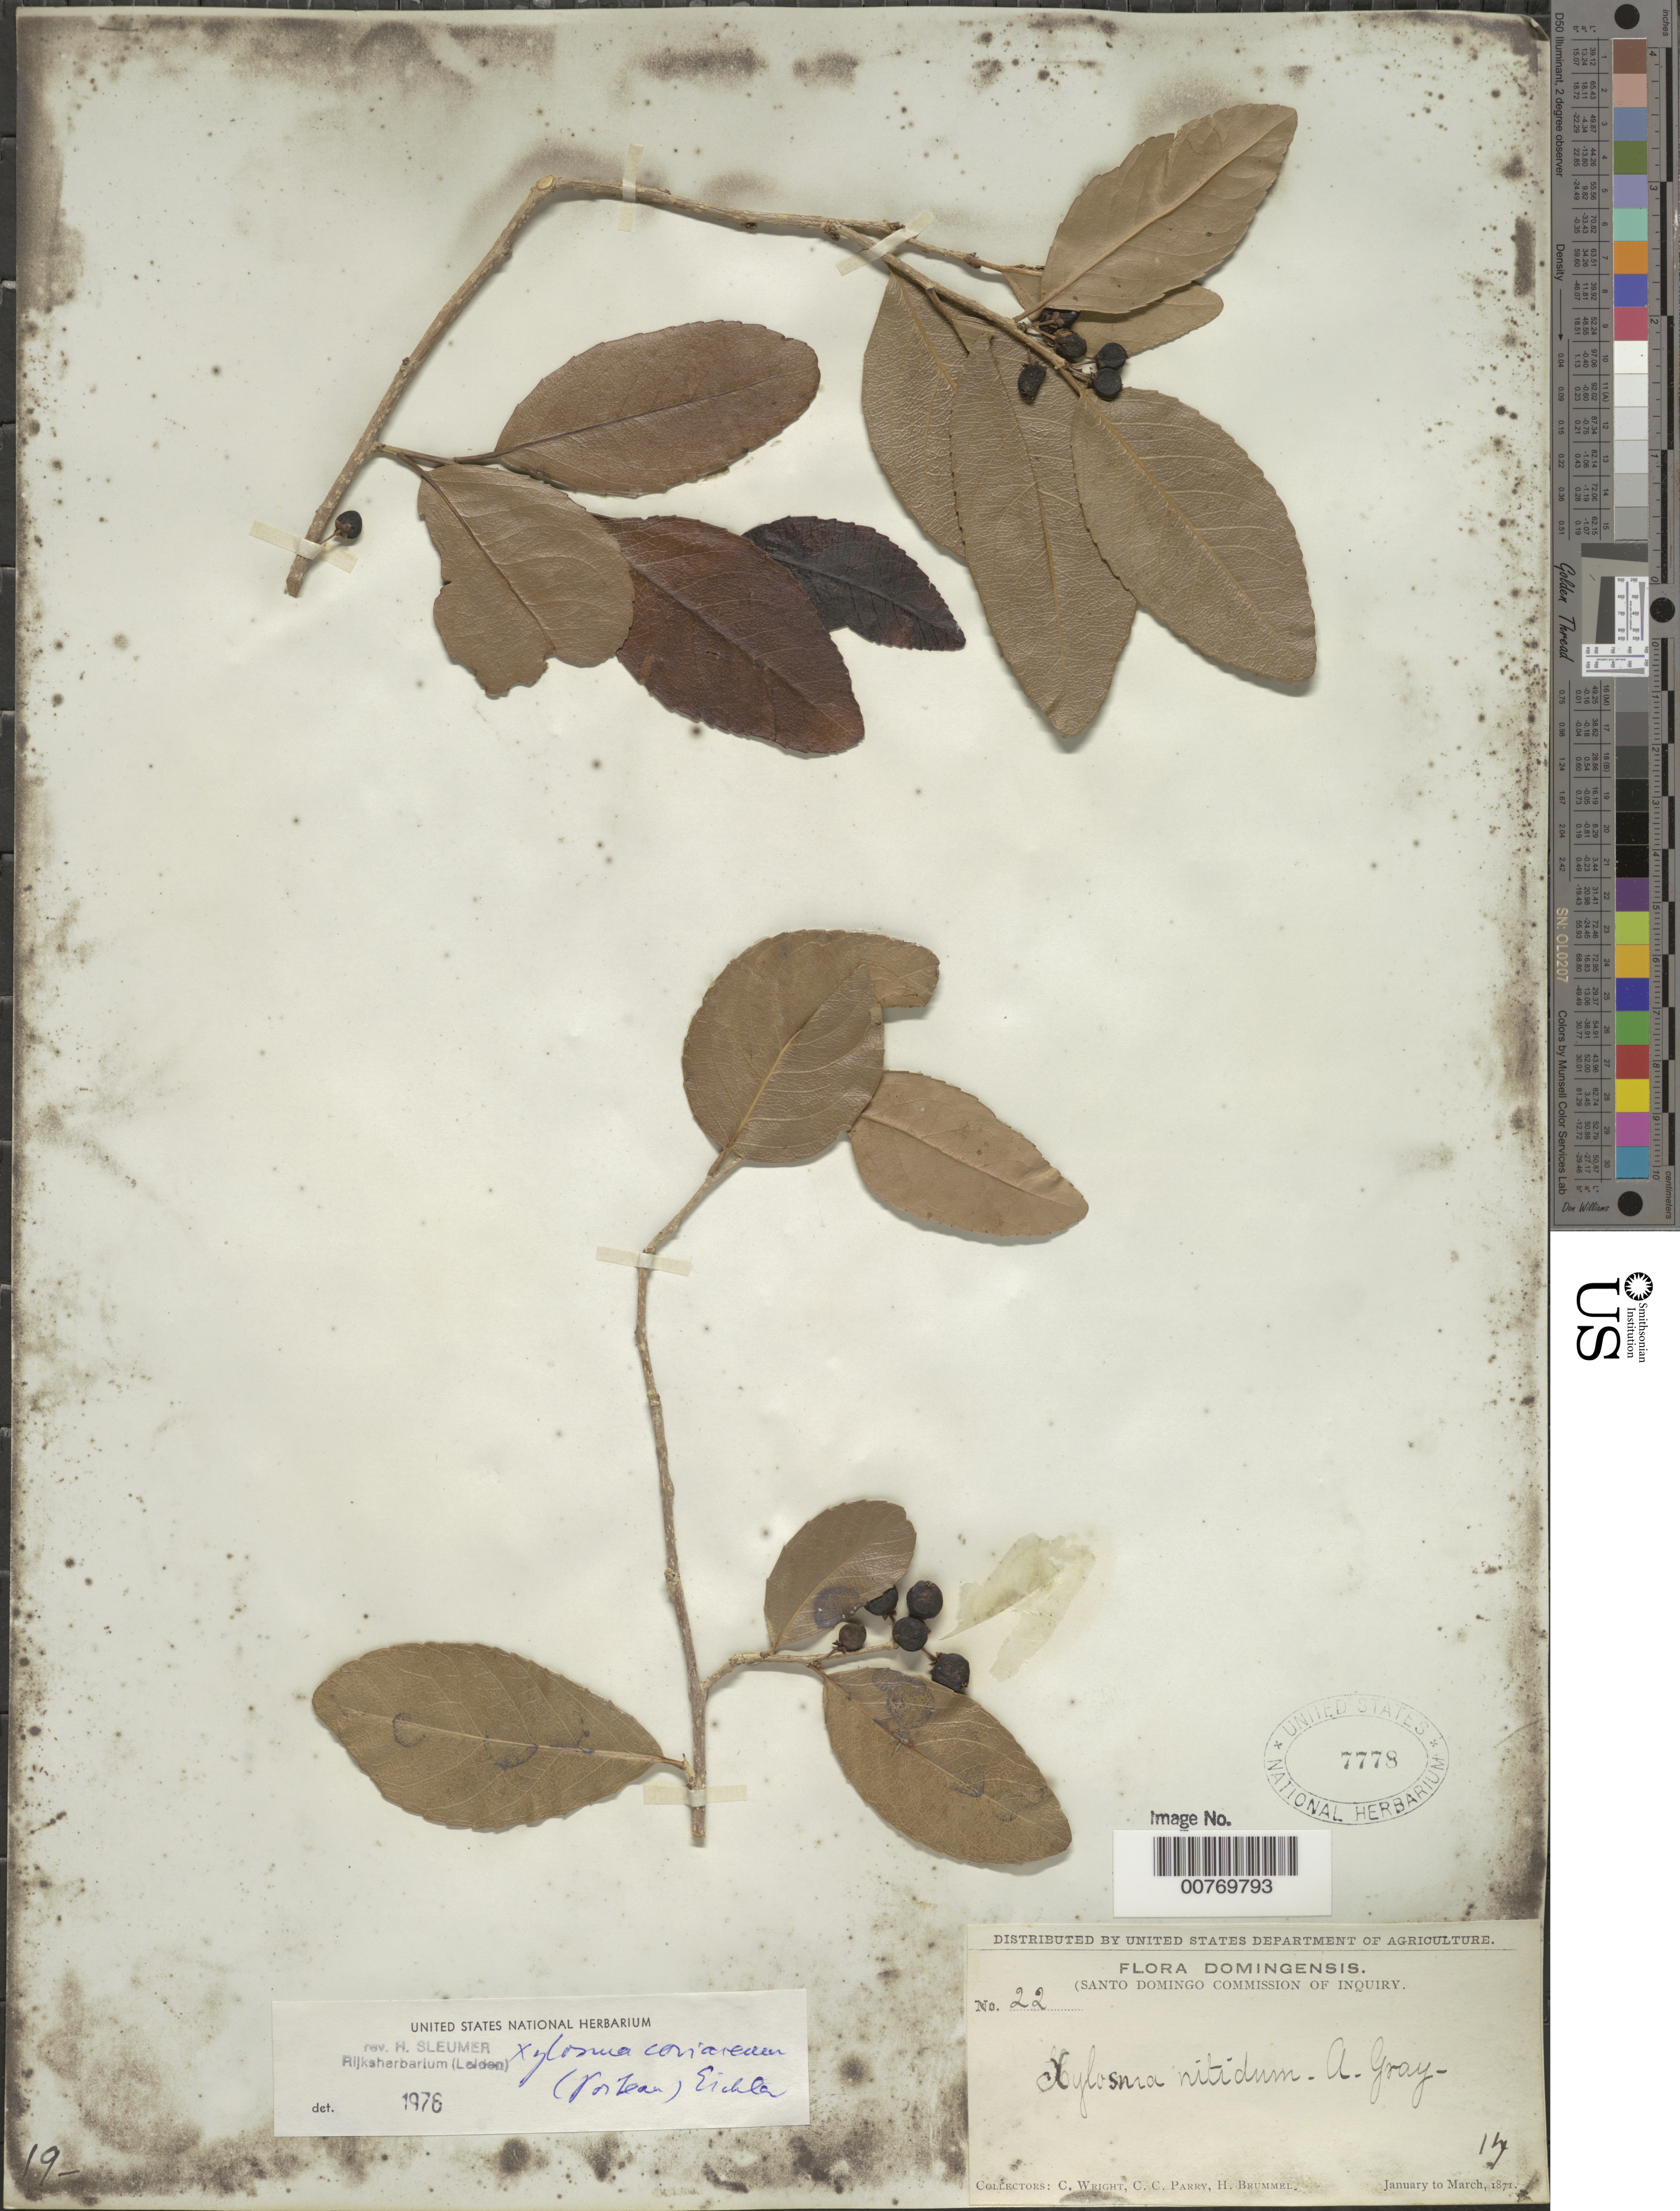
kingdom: Plantae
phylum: Tracheophyta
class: Magnoliopsida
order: Malpighiales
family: Salicaceae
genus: Xylosma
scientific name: Xylosma coriacea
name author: (Poit.) Eichler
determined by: Sleumer, H. O.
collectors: C. Wright, C. C. Parry & H. Brummel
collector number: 22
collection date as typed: Jan 1871 to -- Mar 1871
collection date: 1871-01/1871-03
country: Dominican Republic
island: Hispaniola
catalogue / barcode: US 7778